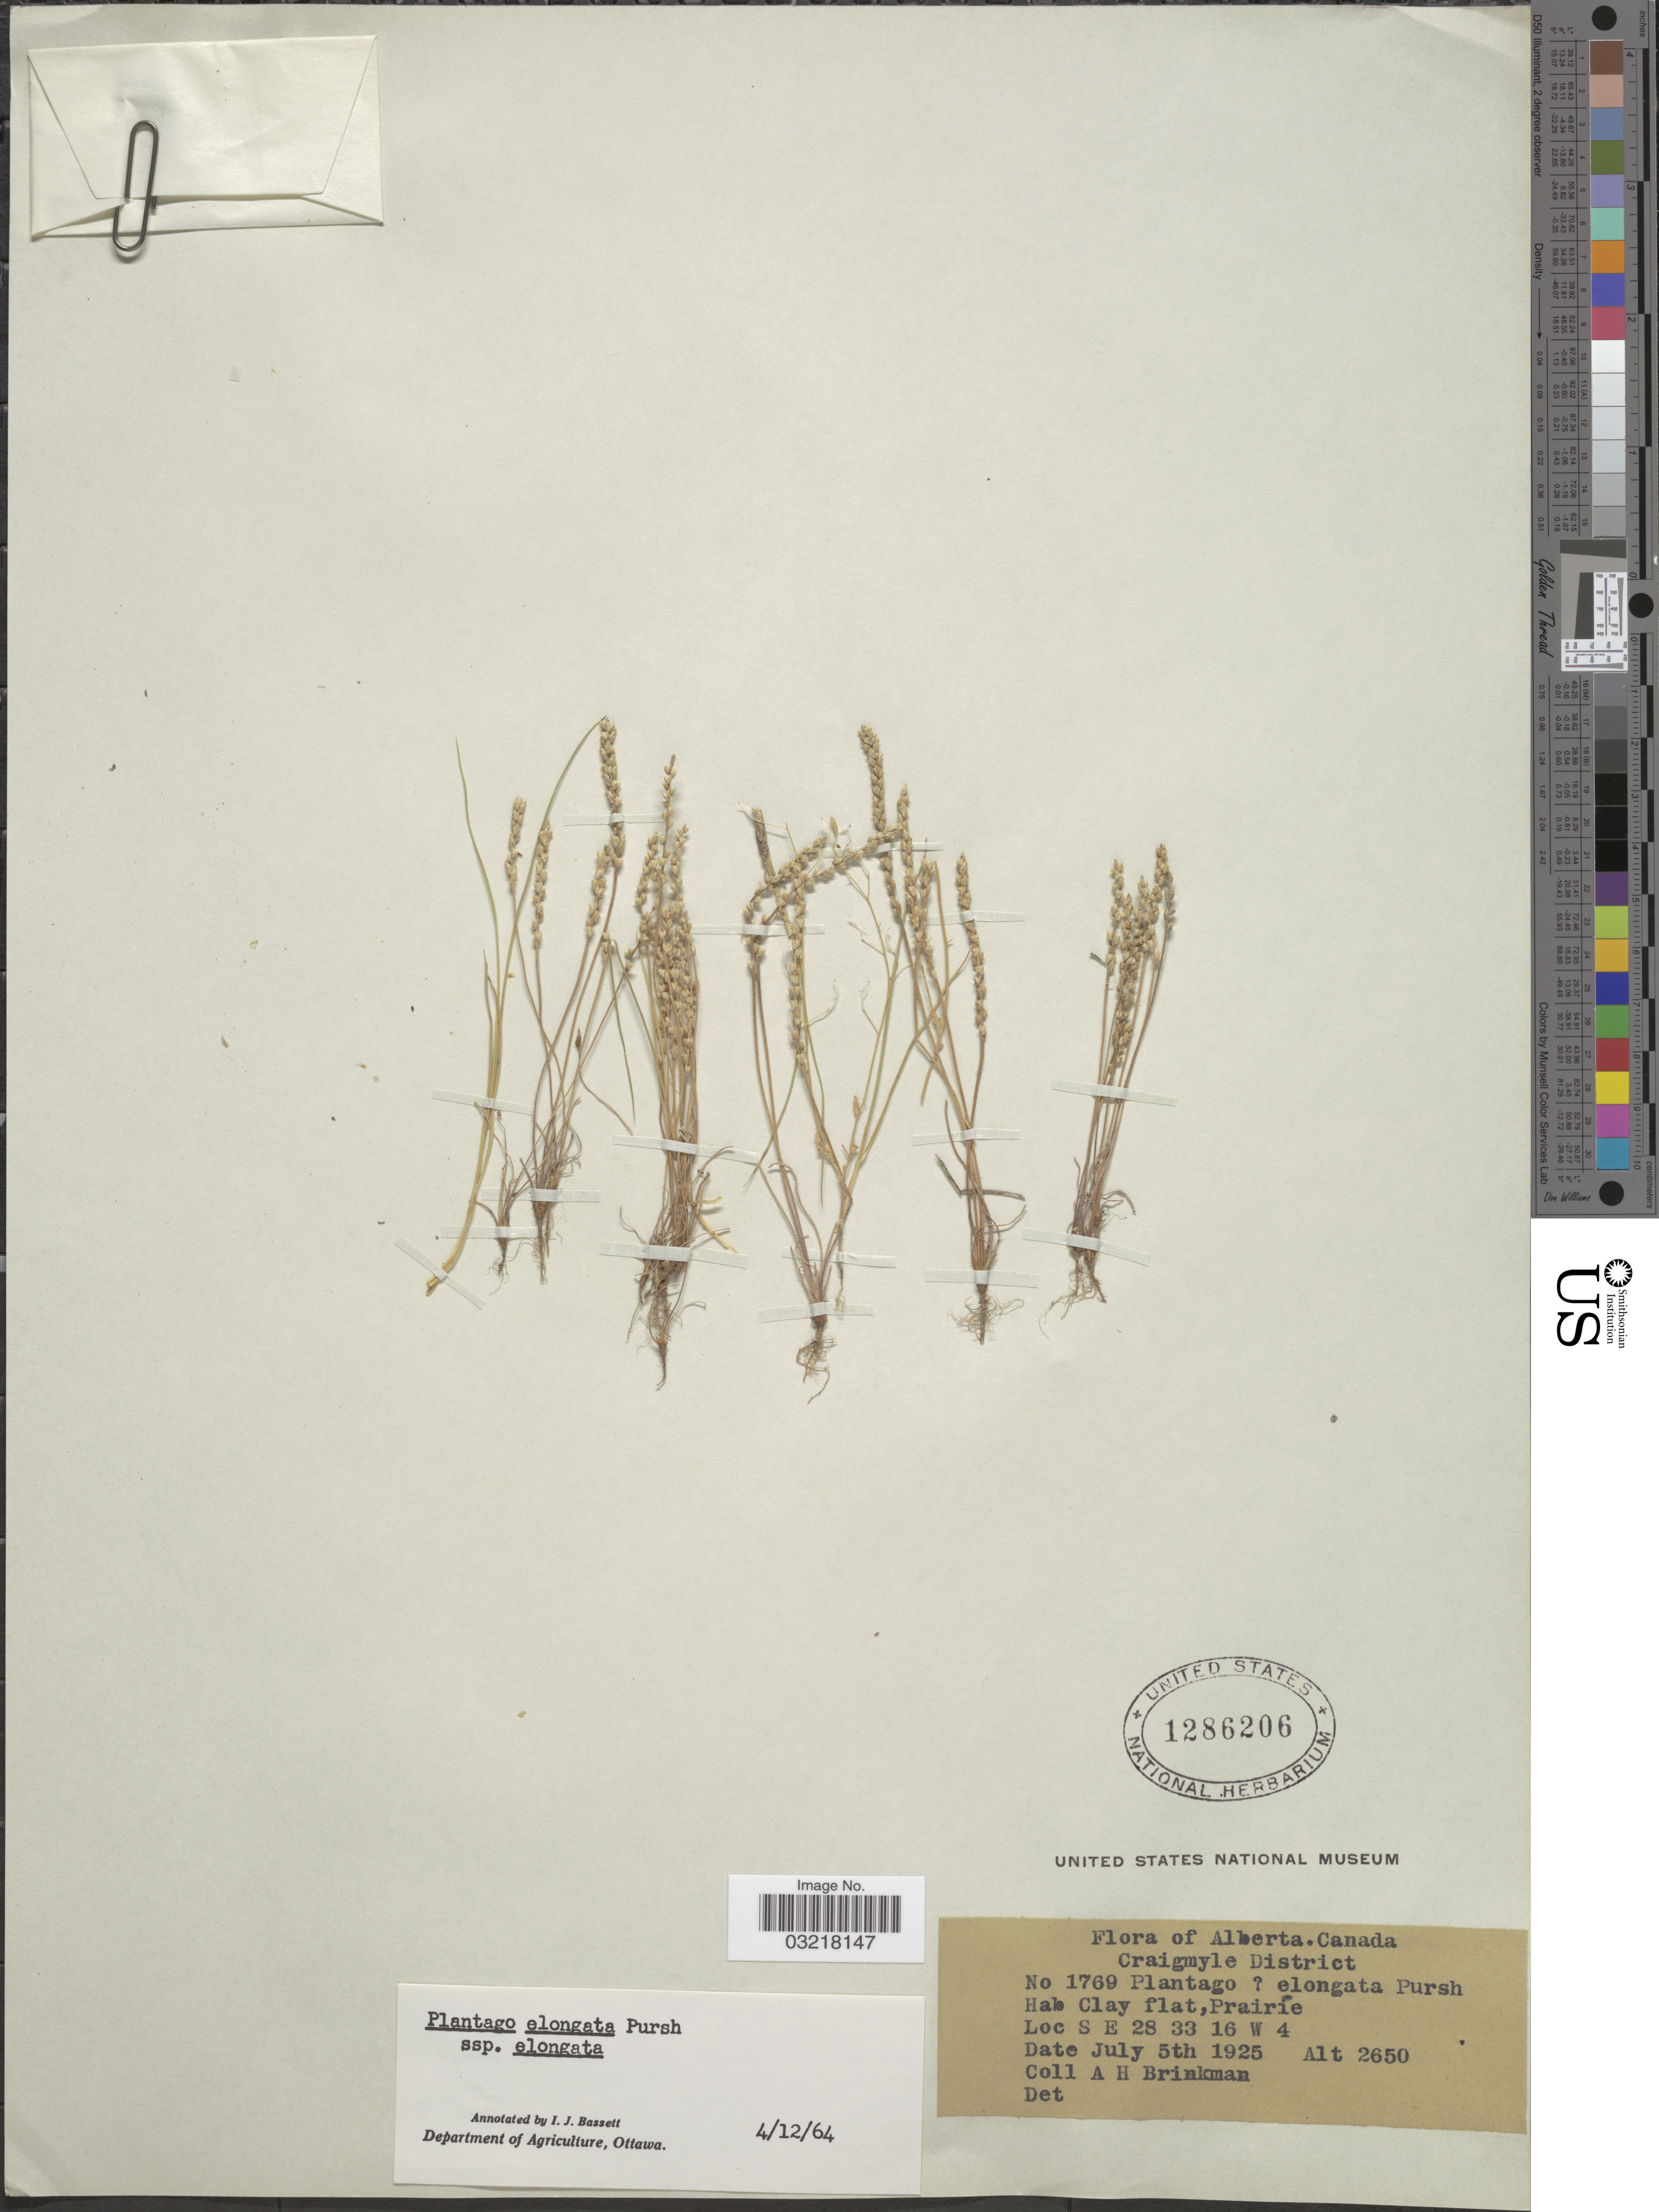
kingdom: Plantae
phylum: Tracheophyta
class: Magnoliopsida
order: Lamiales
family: Plantaginaceae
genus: Plantago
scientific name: Plantago elongata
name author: Pursh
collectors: A. Brinkman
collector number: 1769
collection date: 1925-07-05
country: Canada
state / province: Alberta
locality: Craigmyle District. S E 28 33 16 W 4.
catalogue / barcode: US 1286206